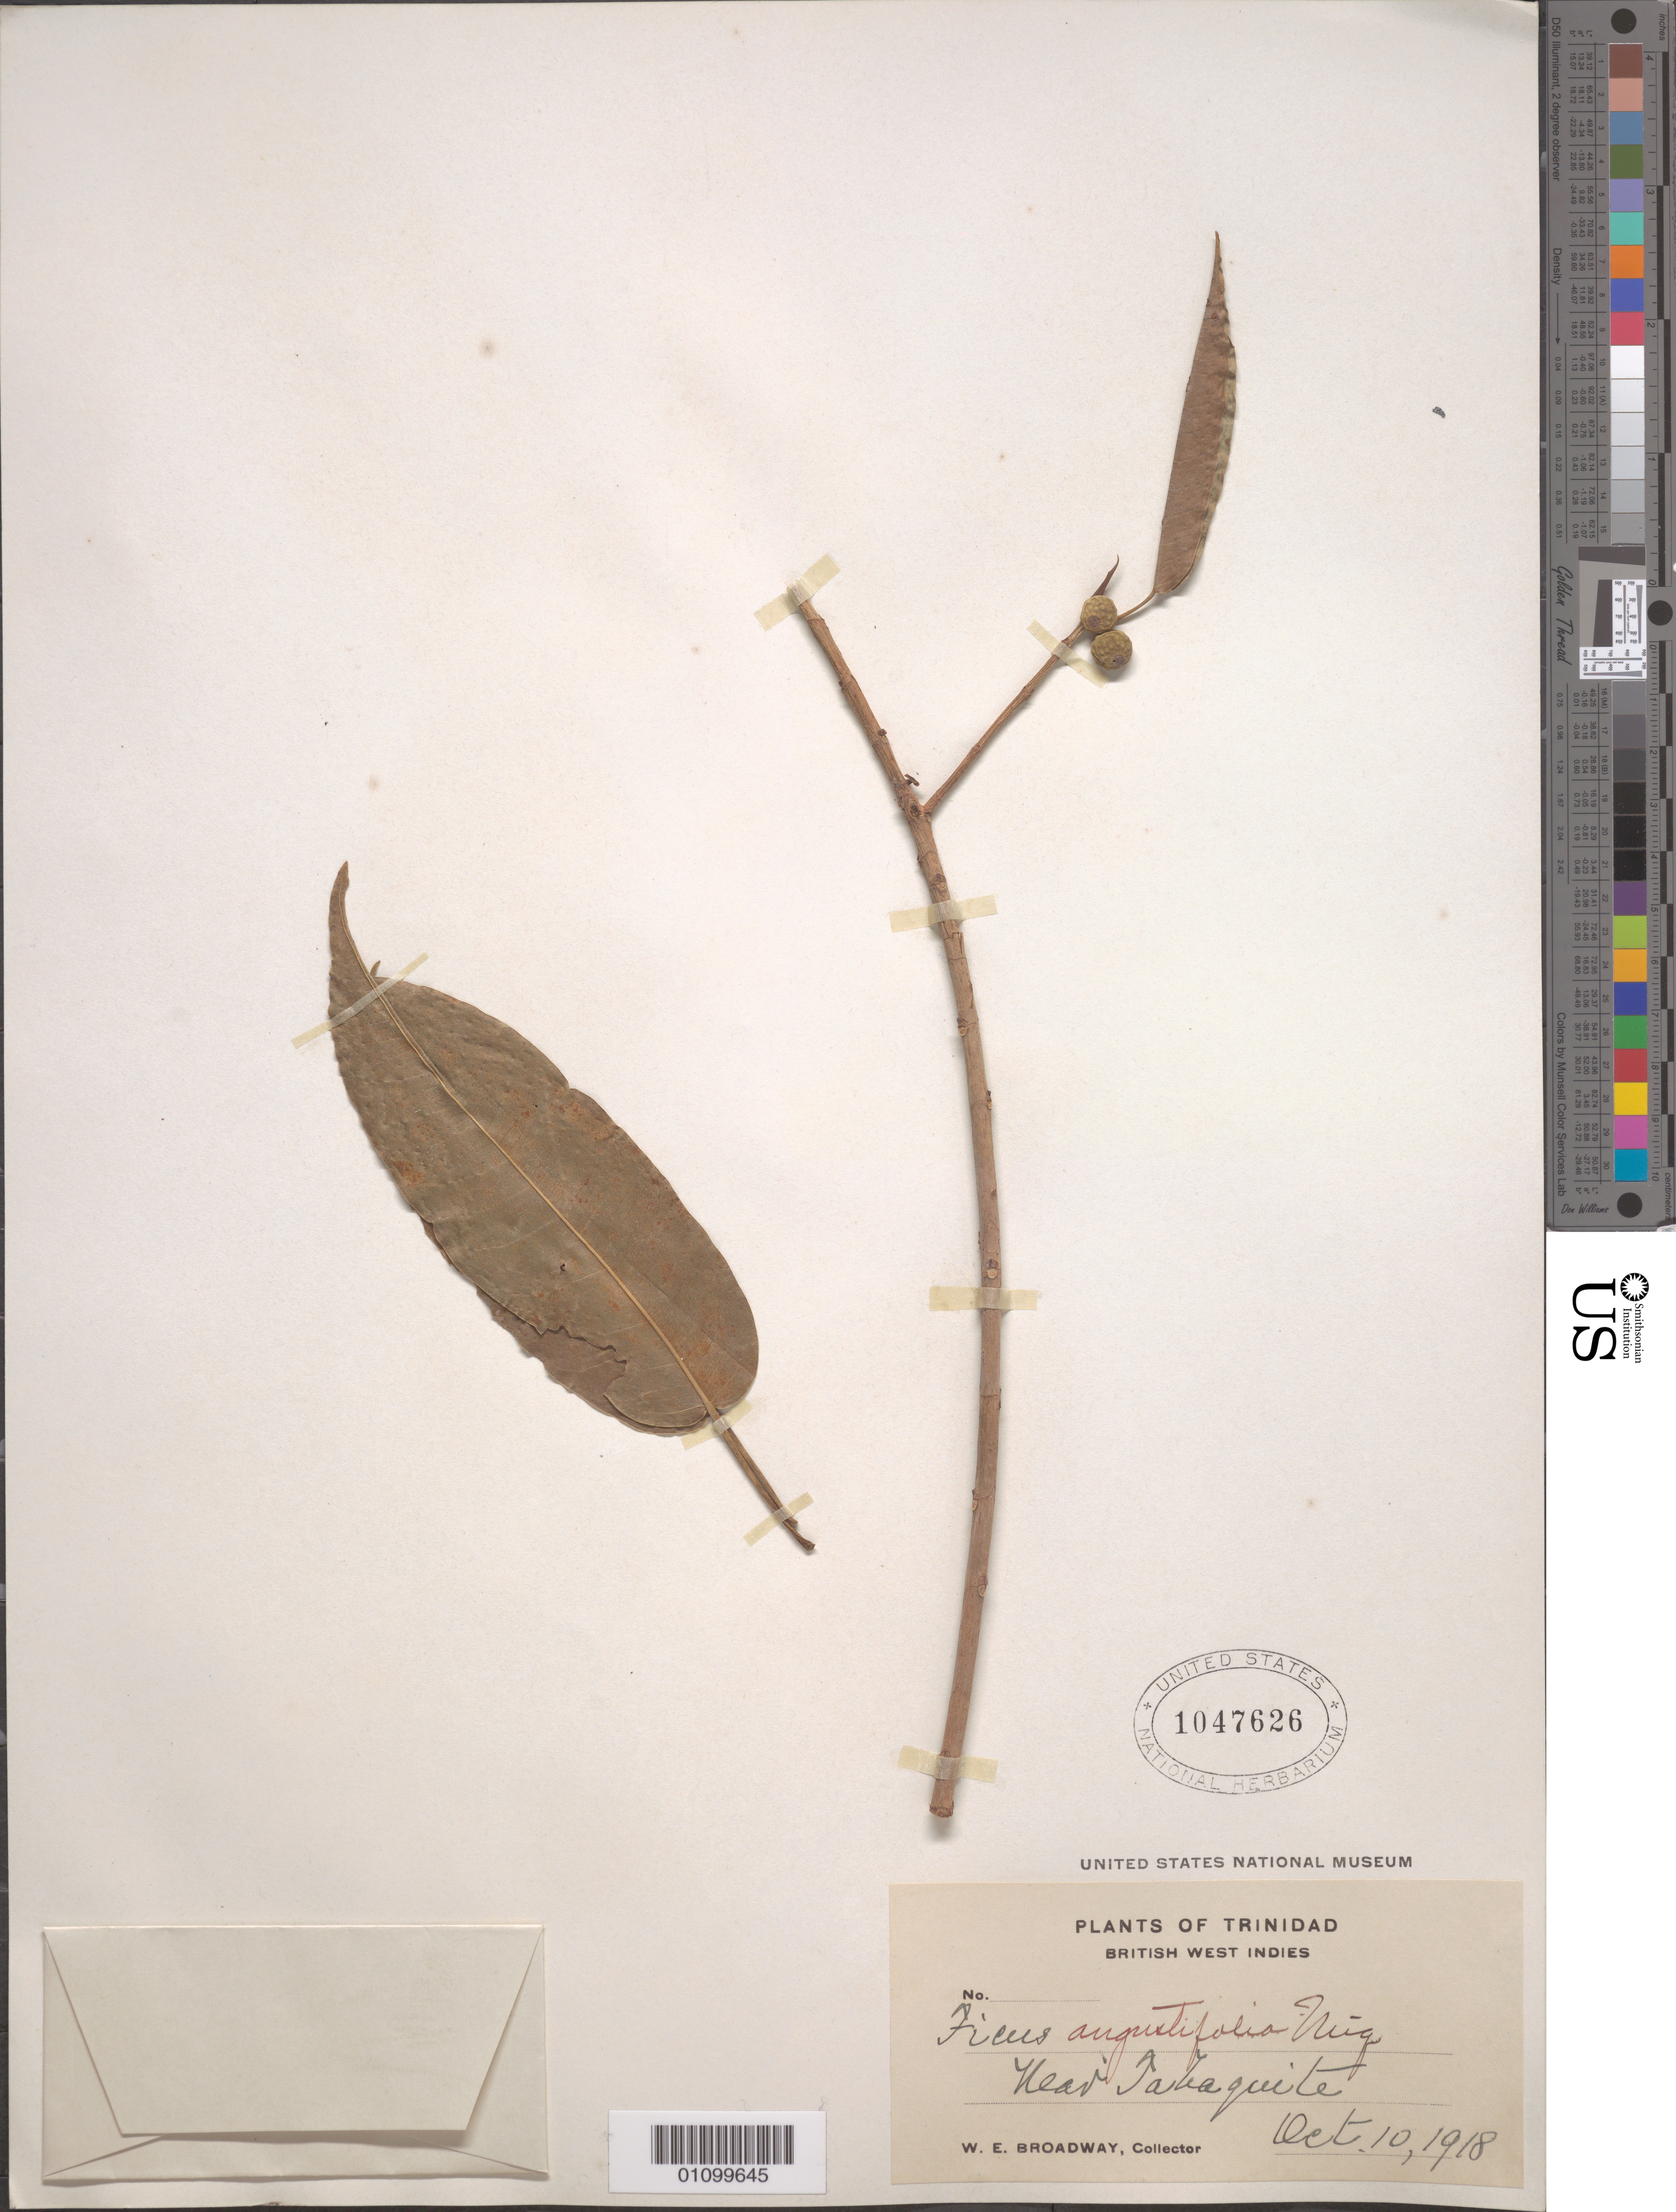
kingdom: Plantae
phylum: Tracheophyta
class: Magnoliopsida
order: Rosales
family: Moraceae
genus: Ficus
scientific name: Ficus angustifolia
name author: Blume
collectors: W. E. Broadway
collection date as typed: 10 Oct 1918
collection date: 1918-10-10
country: Trinidad and Tobago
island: Trinidad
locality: Near Tabaquite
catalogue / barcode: US 1047626